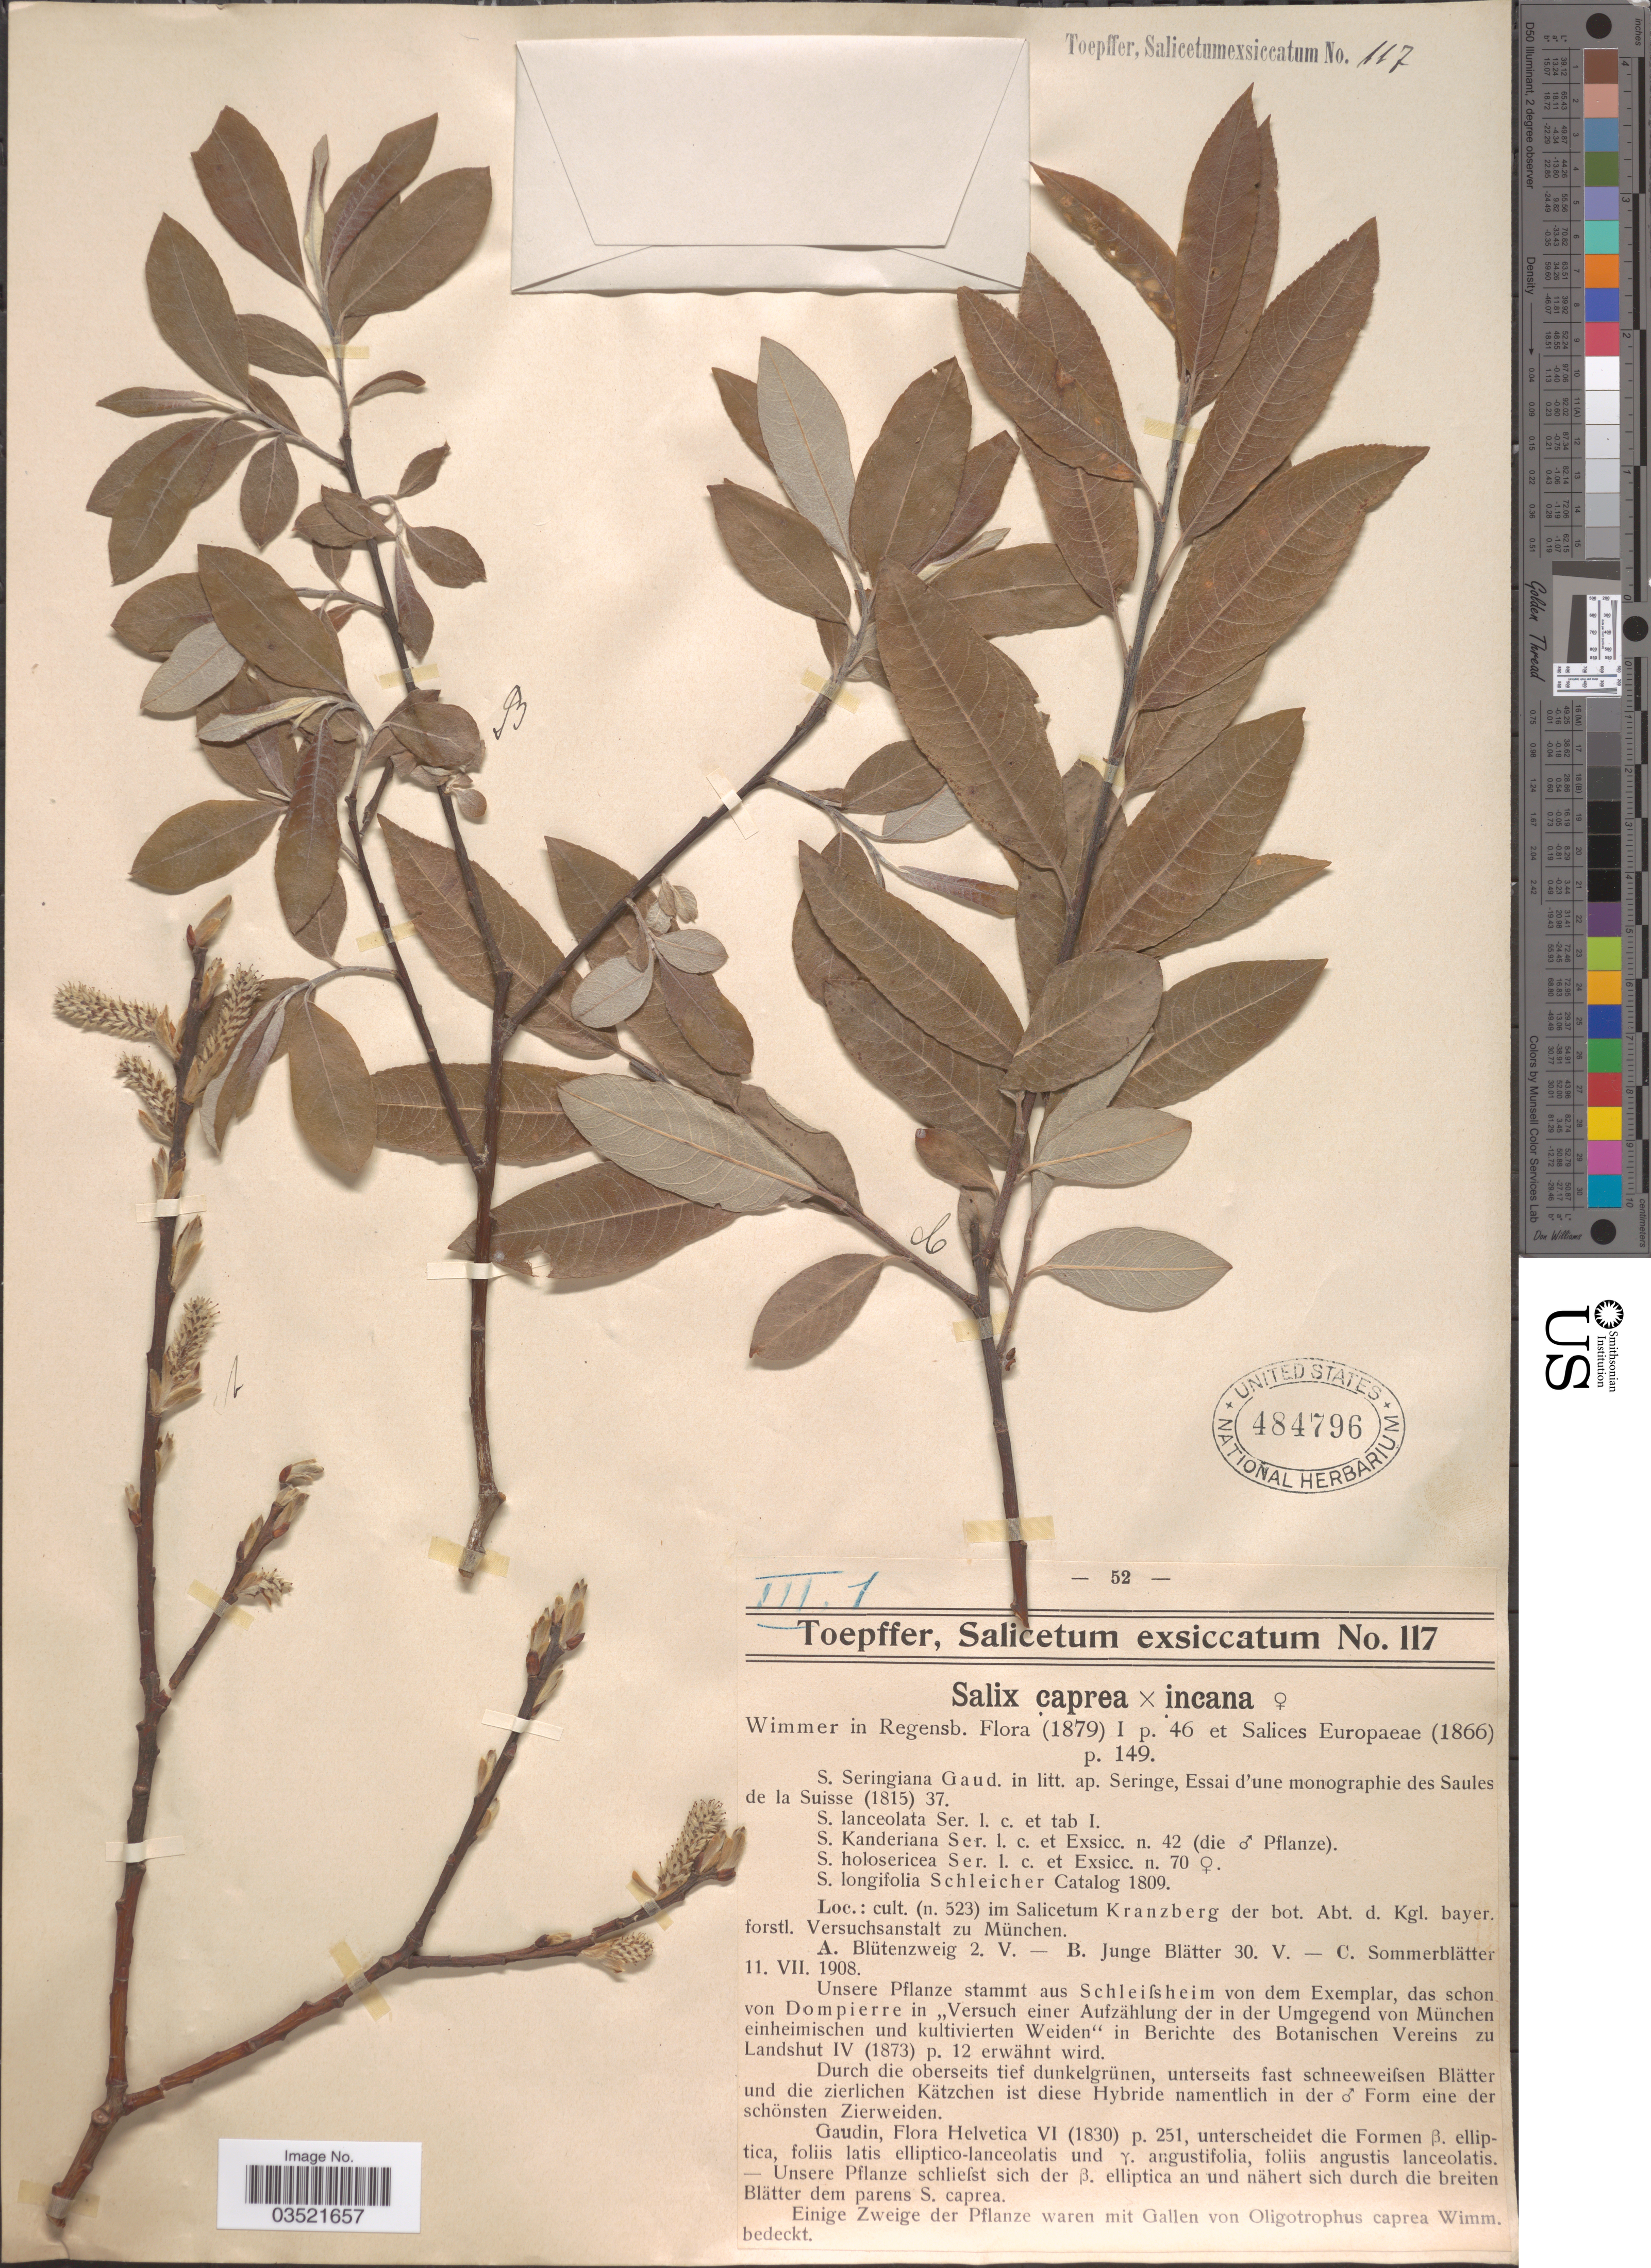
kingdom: Plantae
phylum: Tracheophyta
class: Magnoliopsida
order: Malpighiales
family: Salicaceae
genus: Salix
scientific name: Salix caprea x S. incana Michx.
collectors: A. Toepffer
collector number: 117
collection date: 1908-05-02/1908-07-11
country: Germany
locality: Cult. (n. 523) im Salicetum Kranzberg der bot. Abt. d. Kgl. bayer. forstl. Versuchsantalt zu München.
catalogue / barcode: US 484796